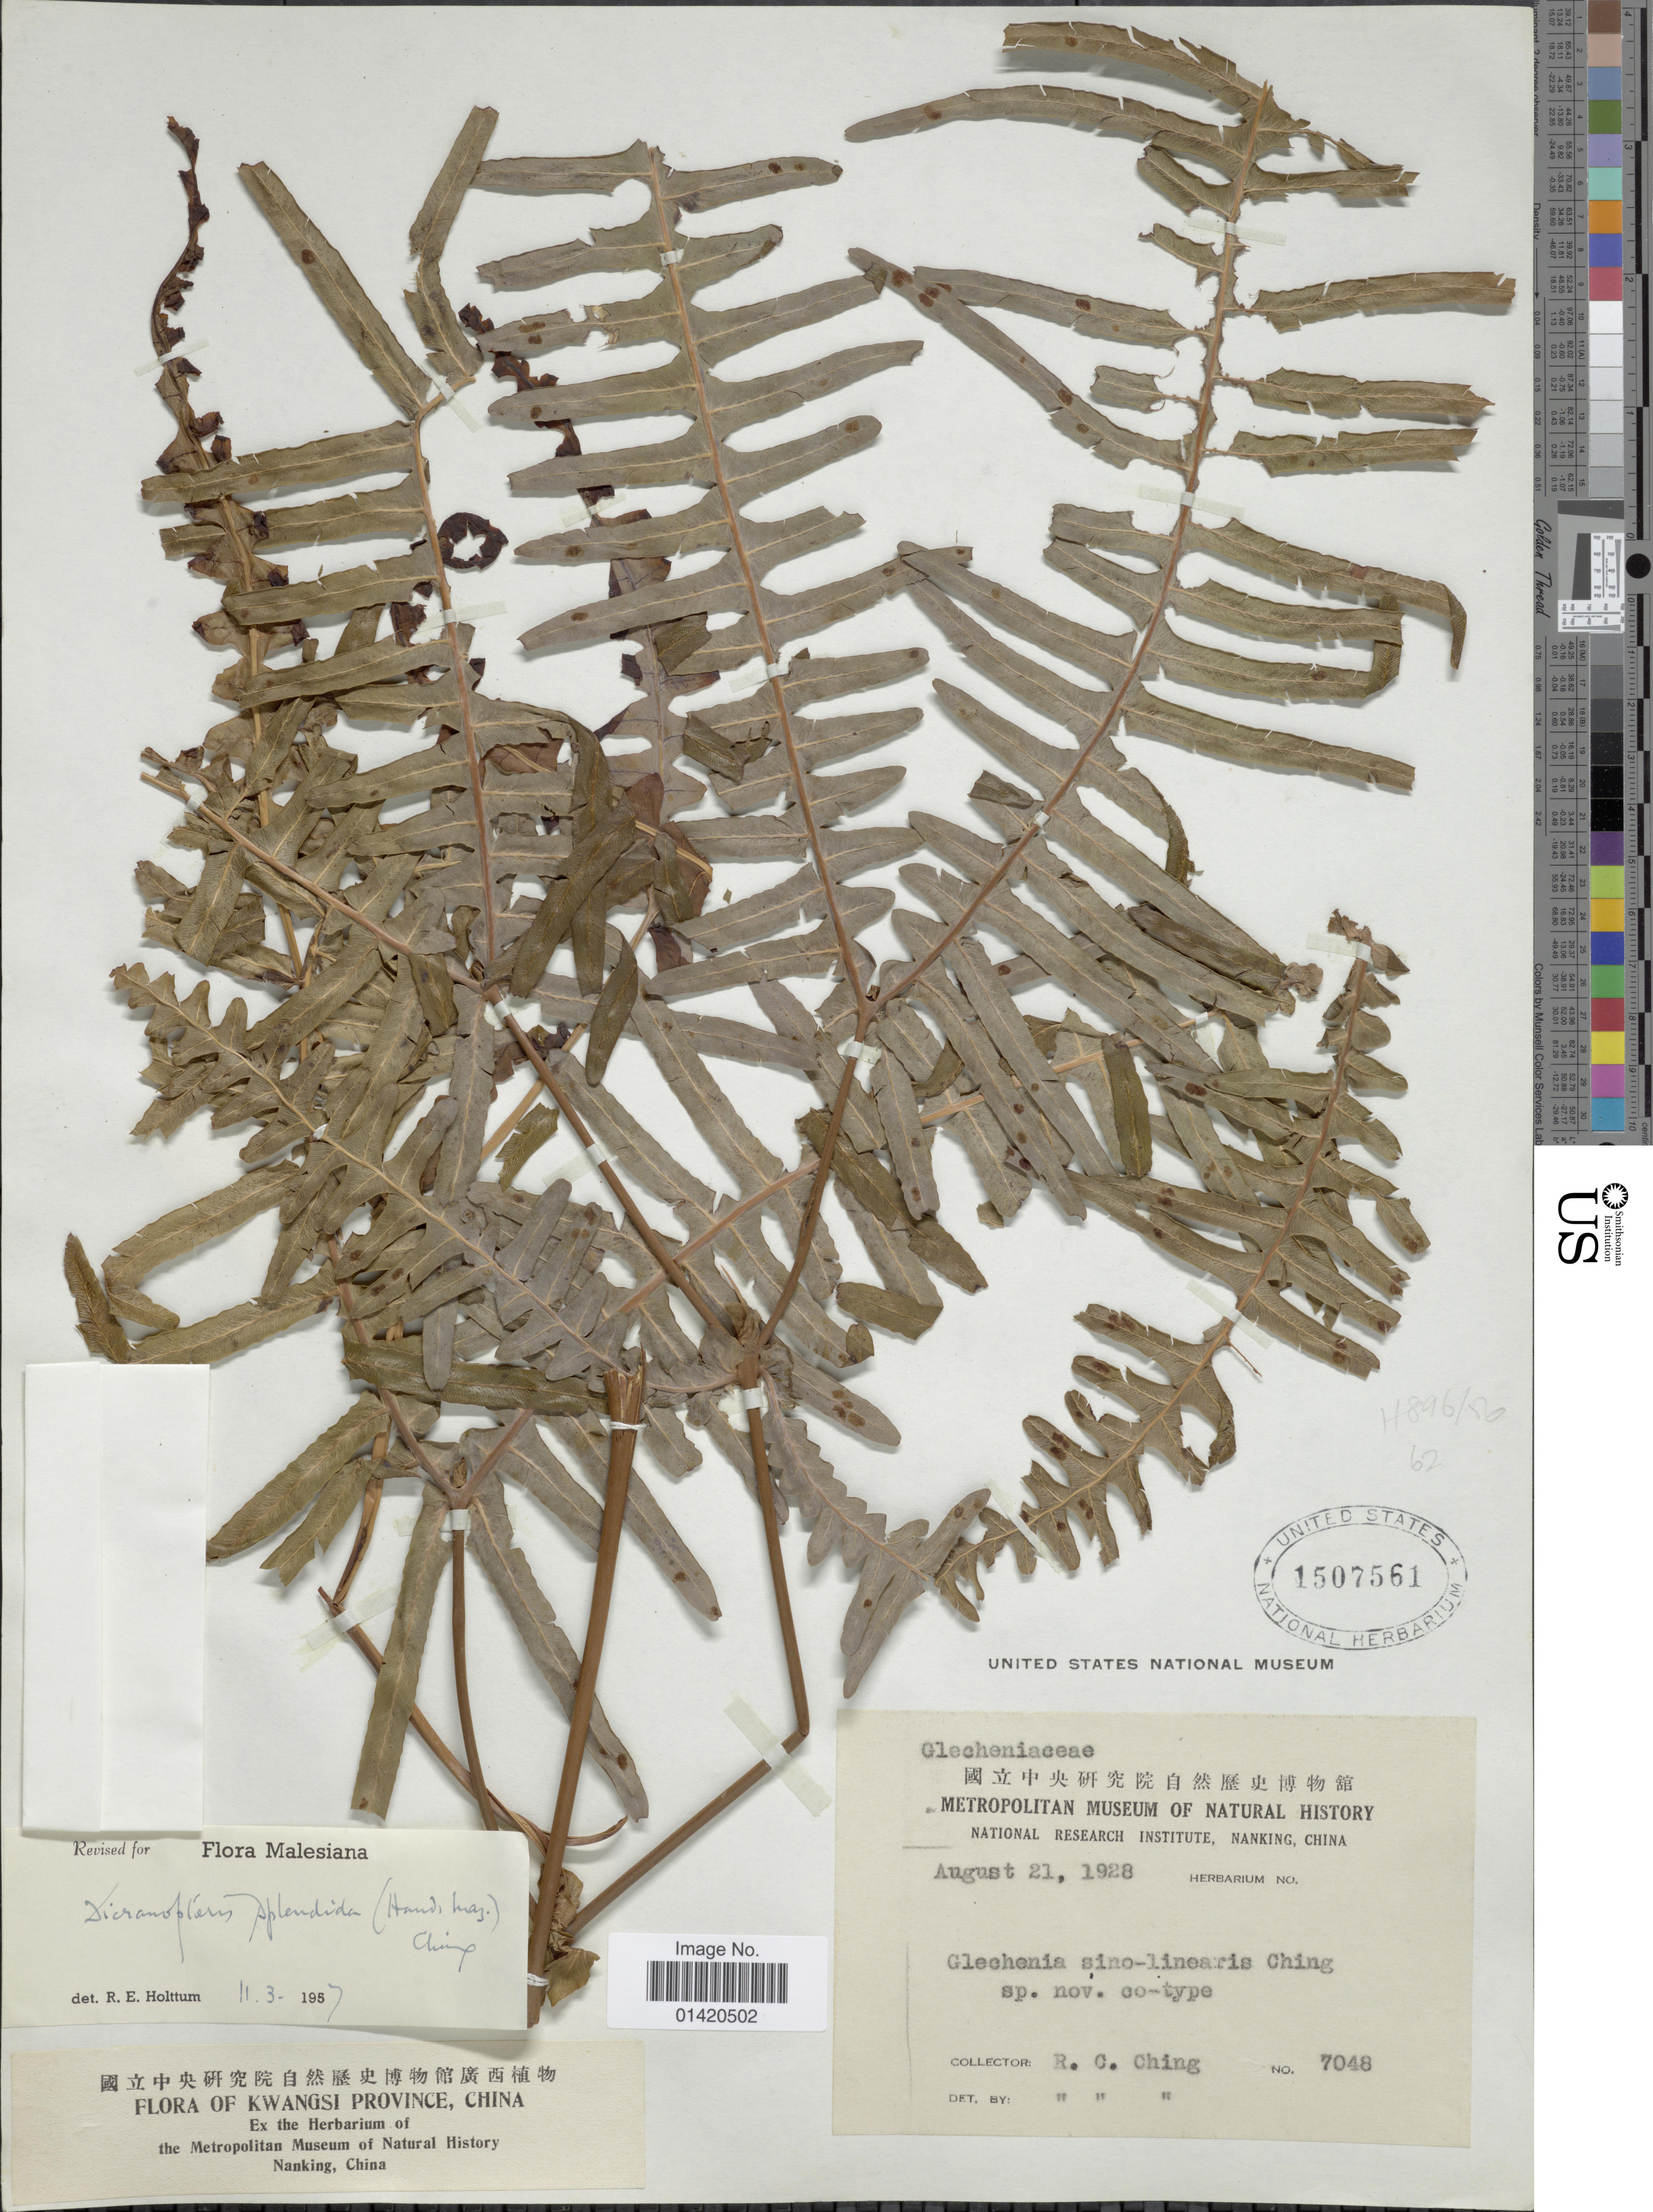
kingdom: Plantae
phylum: Tracheophyta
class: Polypodiopsida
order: Gleicheniales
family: Gleicheniaceae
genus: Dicranopteris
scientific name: Dicranopteris splendida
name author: (Hand.-Mazz.)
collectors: R. C. Ching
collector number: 7048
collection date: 1928-08-21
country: China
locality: Kwangsi province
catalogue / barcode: US 1507561